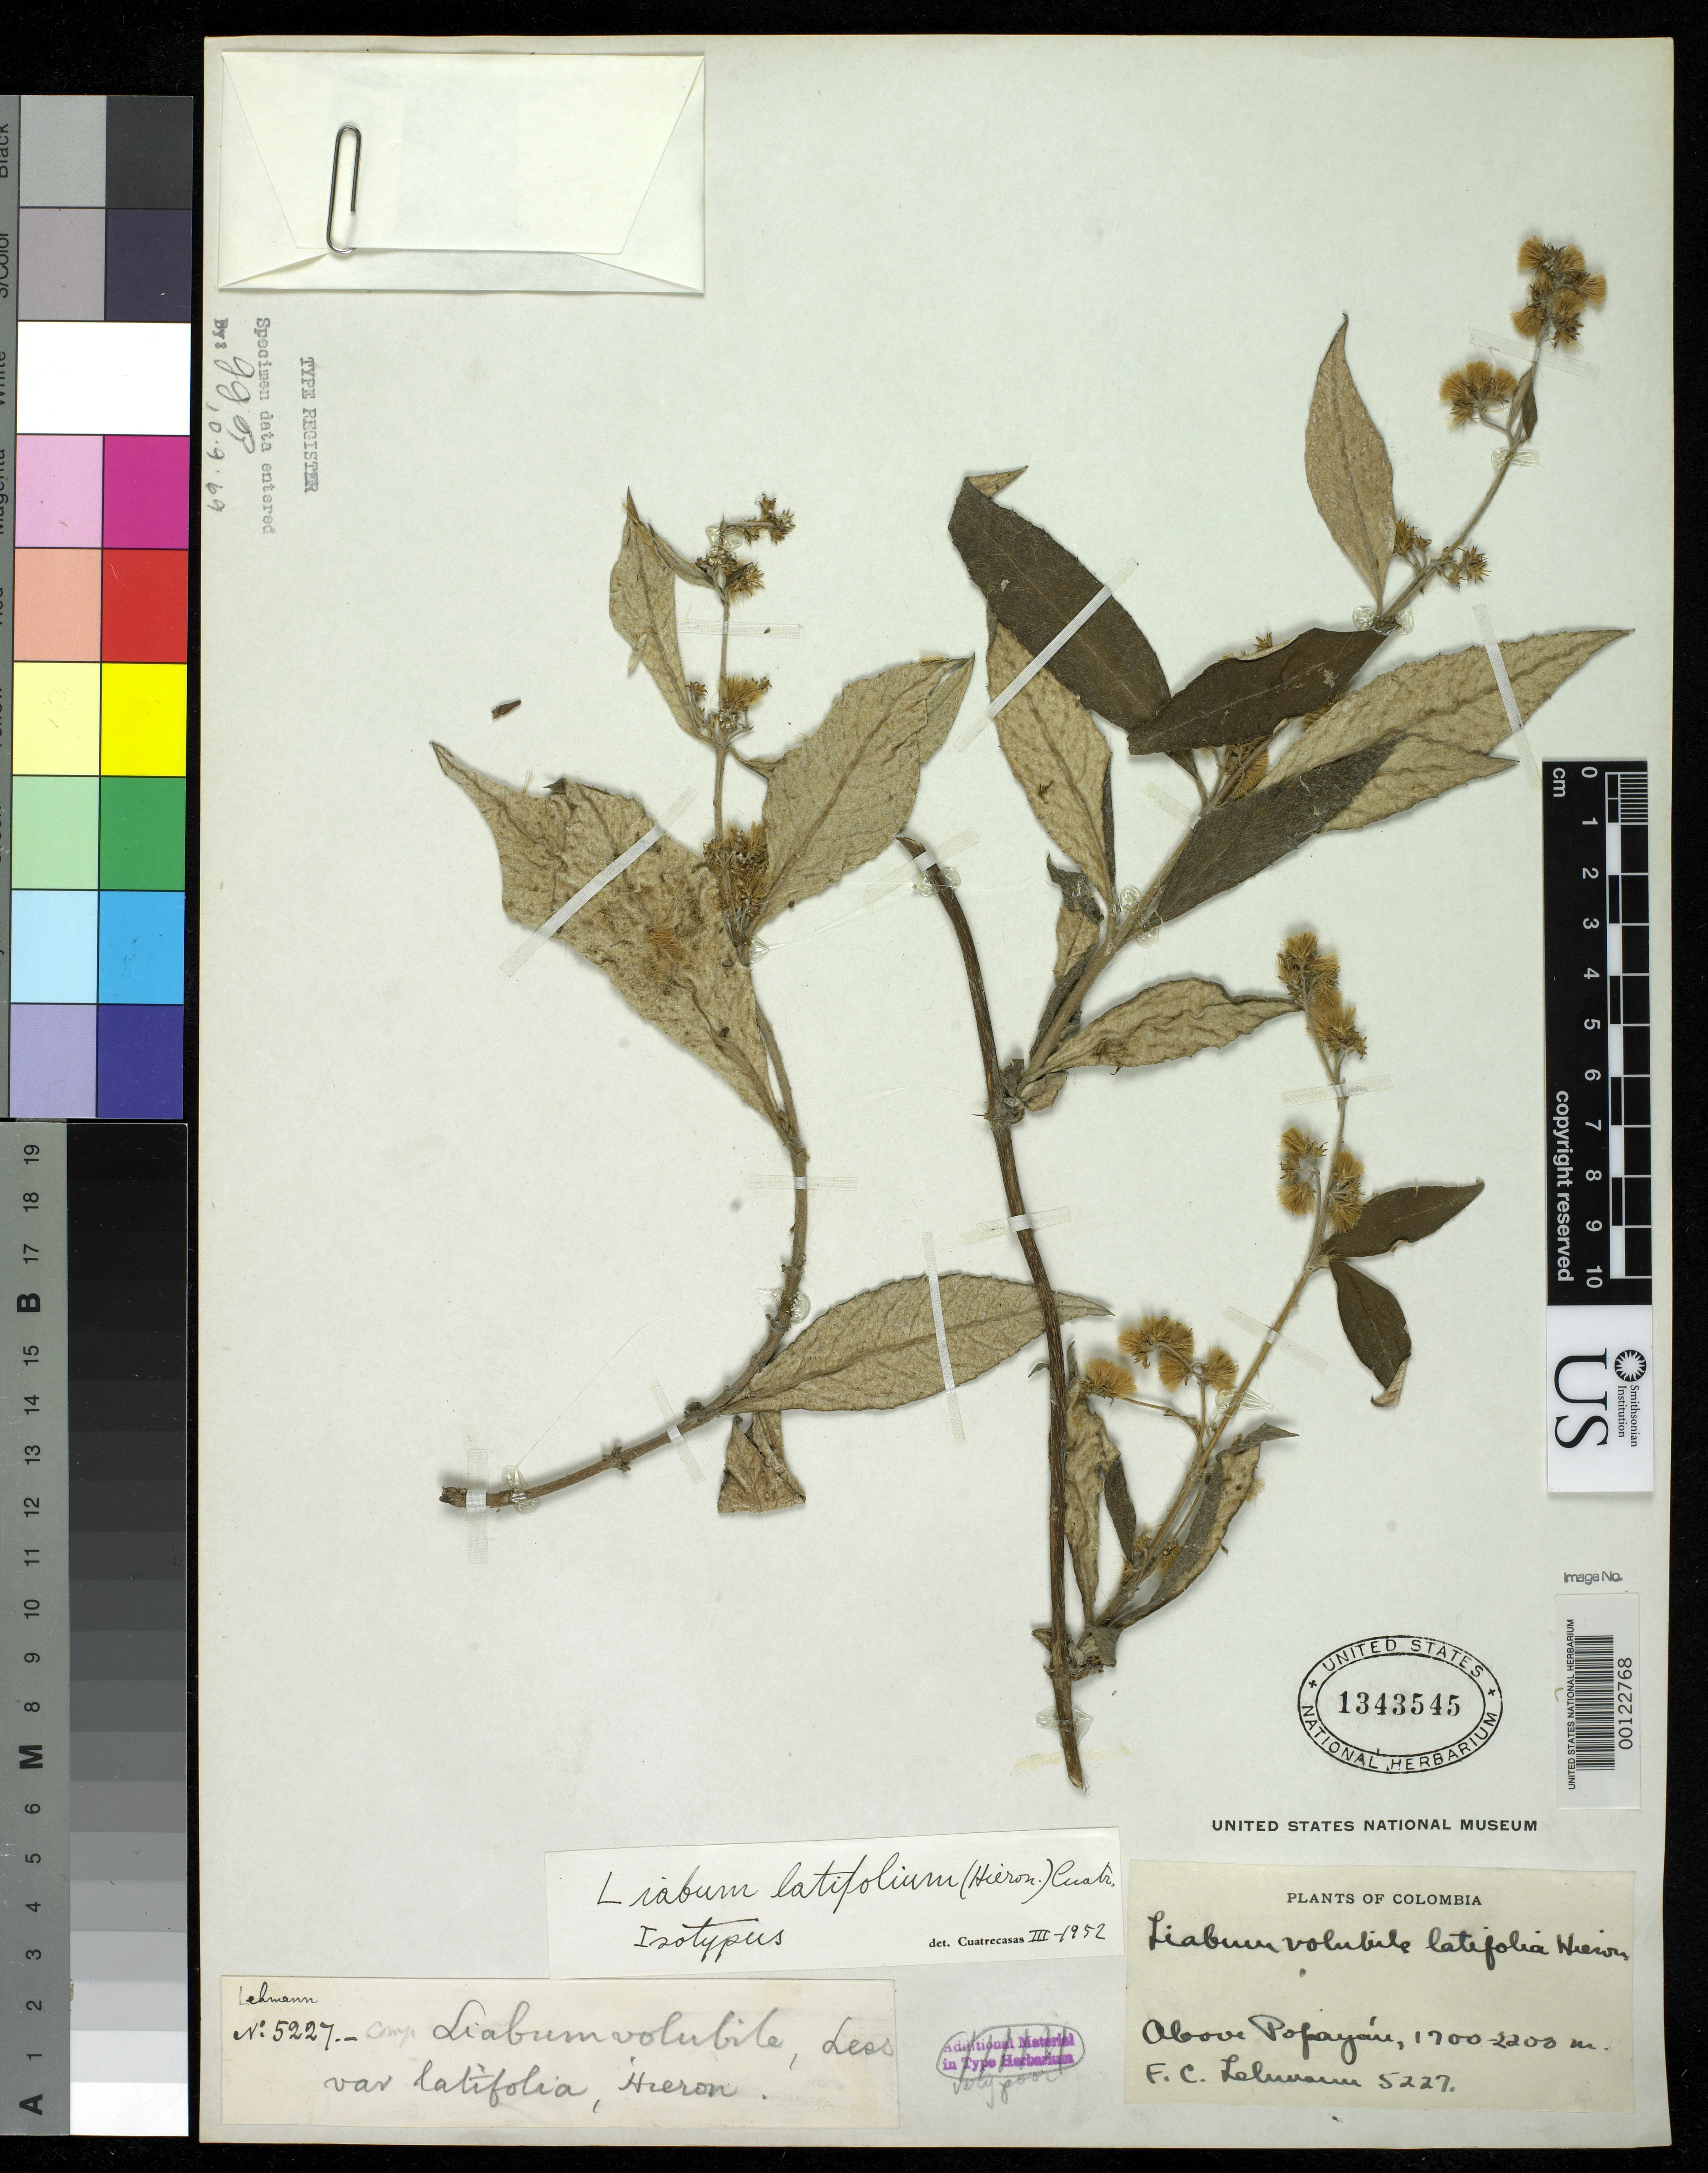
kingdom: Plantae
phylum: Tracheophyta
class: Magnoliopsida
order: Asterales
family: Asteraceae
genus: Liabum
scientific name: Liabum volubile var. latifolia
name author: Hieron.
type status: Isotype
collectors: F. C. Lehmann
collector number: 5227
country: Colombia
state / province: Cauca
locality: Popayan.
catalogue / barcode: US 1343545